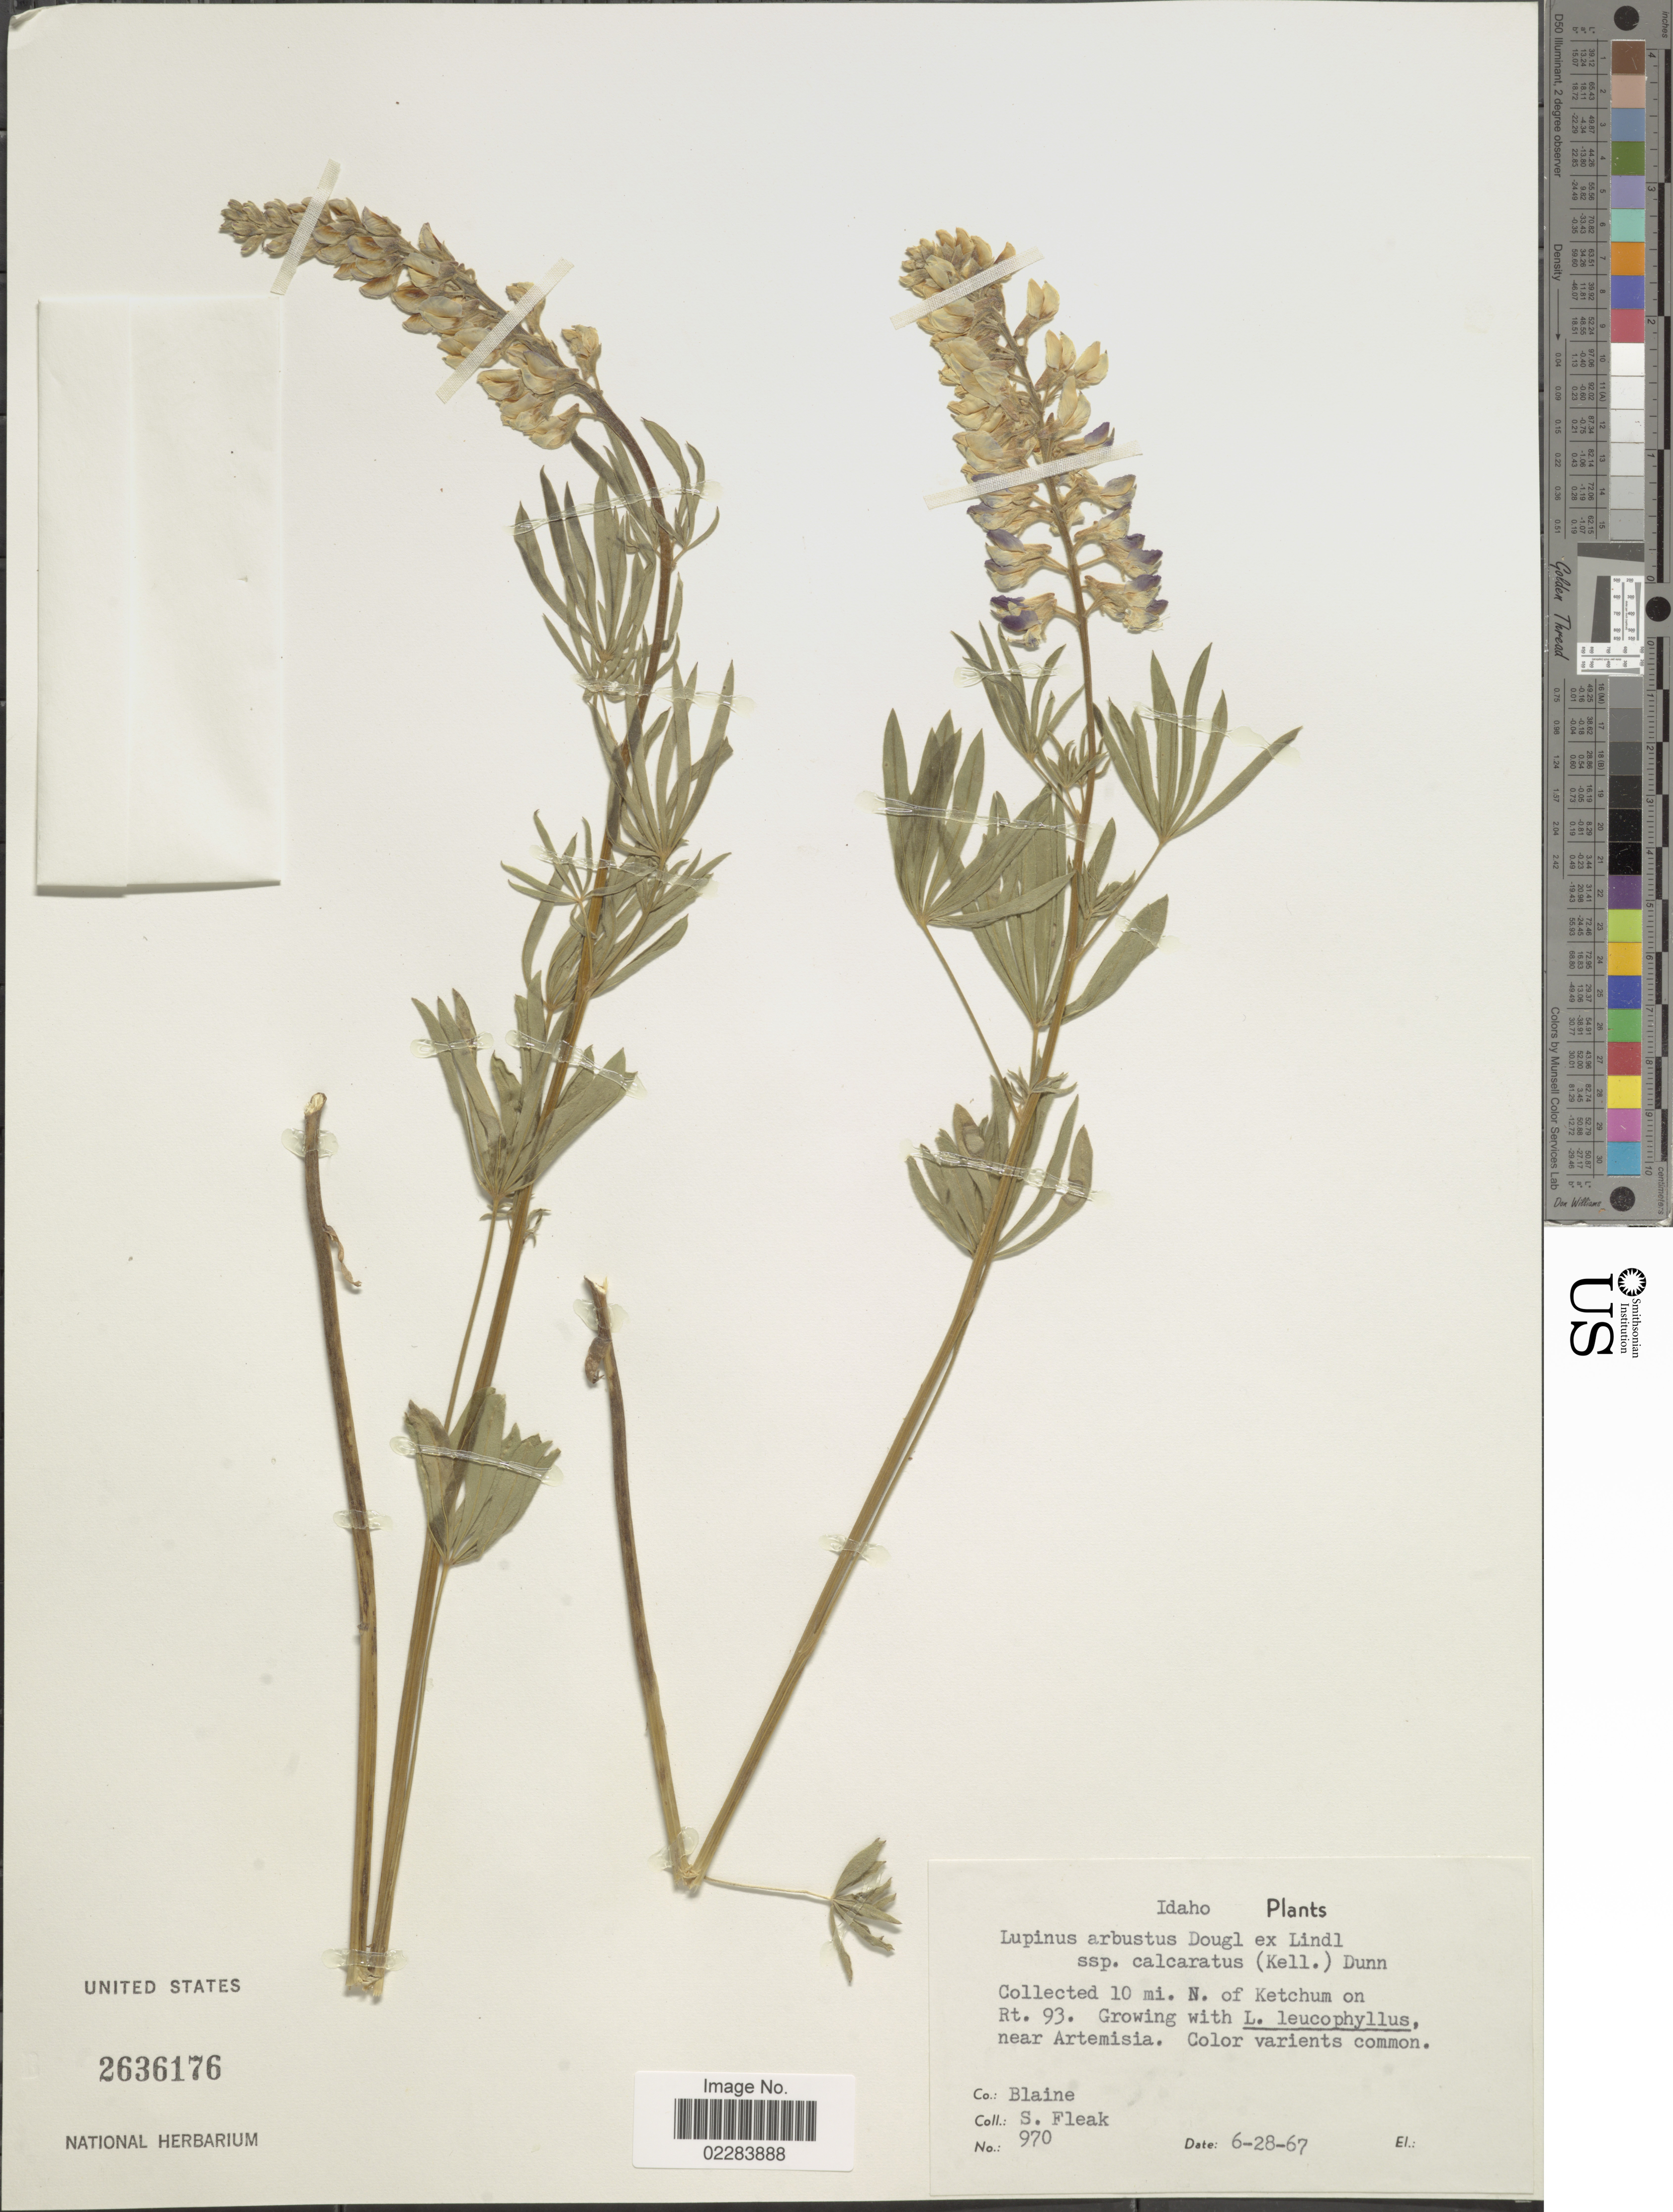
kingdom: Plantae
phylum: Tracheophyta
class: Magnoliopsida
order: Fabales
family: Fabaceae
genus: Lupinus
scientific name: Lupinus arbustus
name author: Lindl.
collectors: L. Fleak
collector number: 970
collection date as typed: Transcribed d/m/y: 28/6/67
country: United States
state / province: Idaho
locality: Collected 1 mi. of Ketchum on Rt. 93.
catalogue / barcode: US 2636176